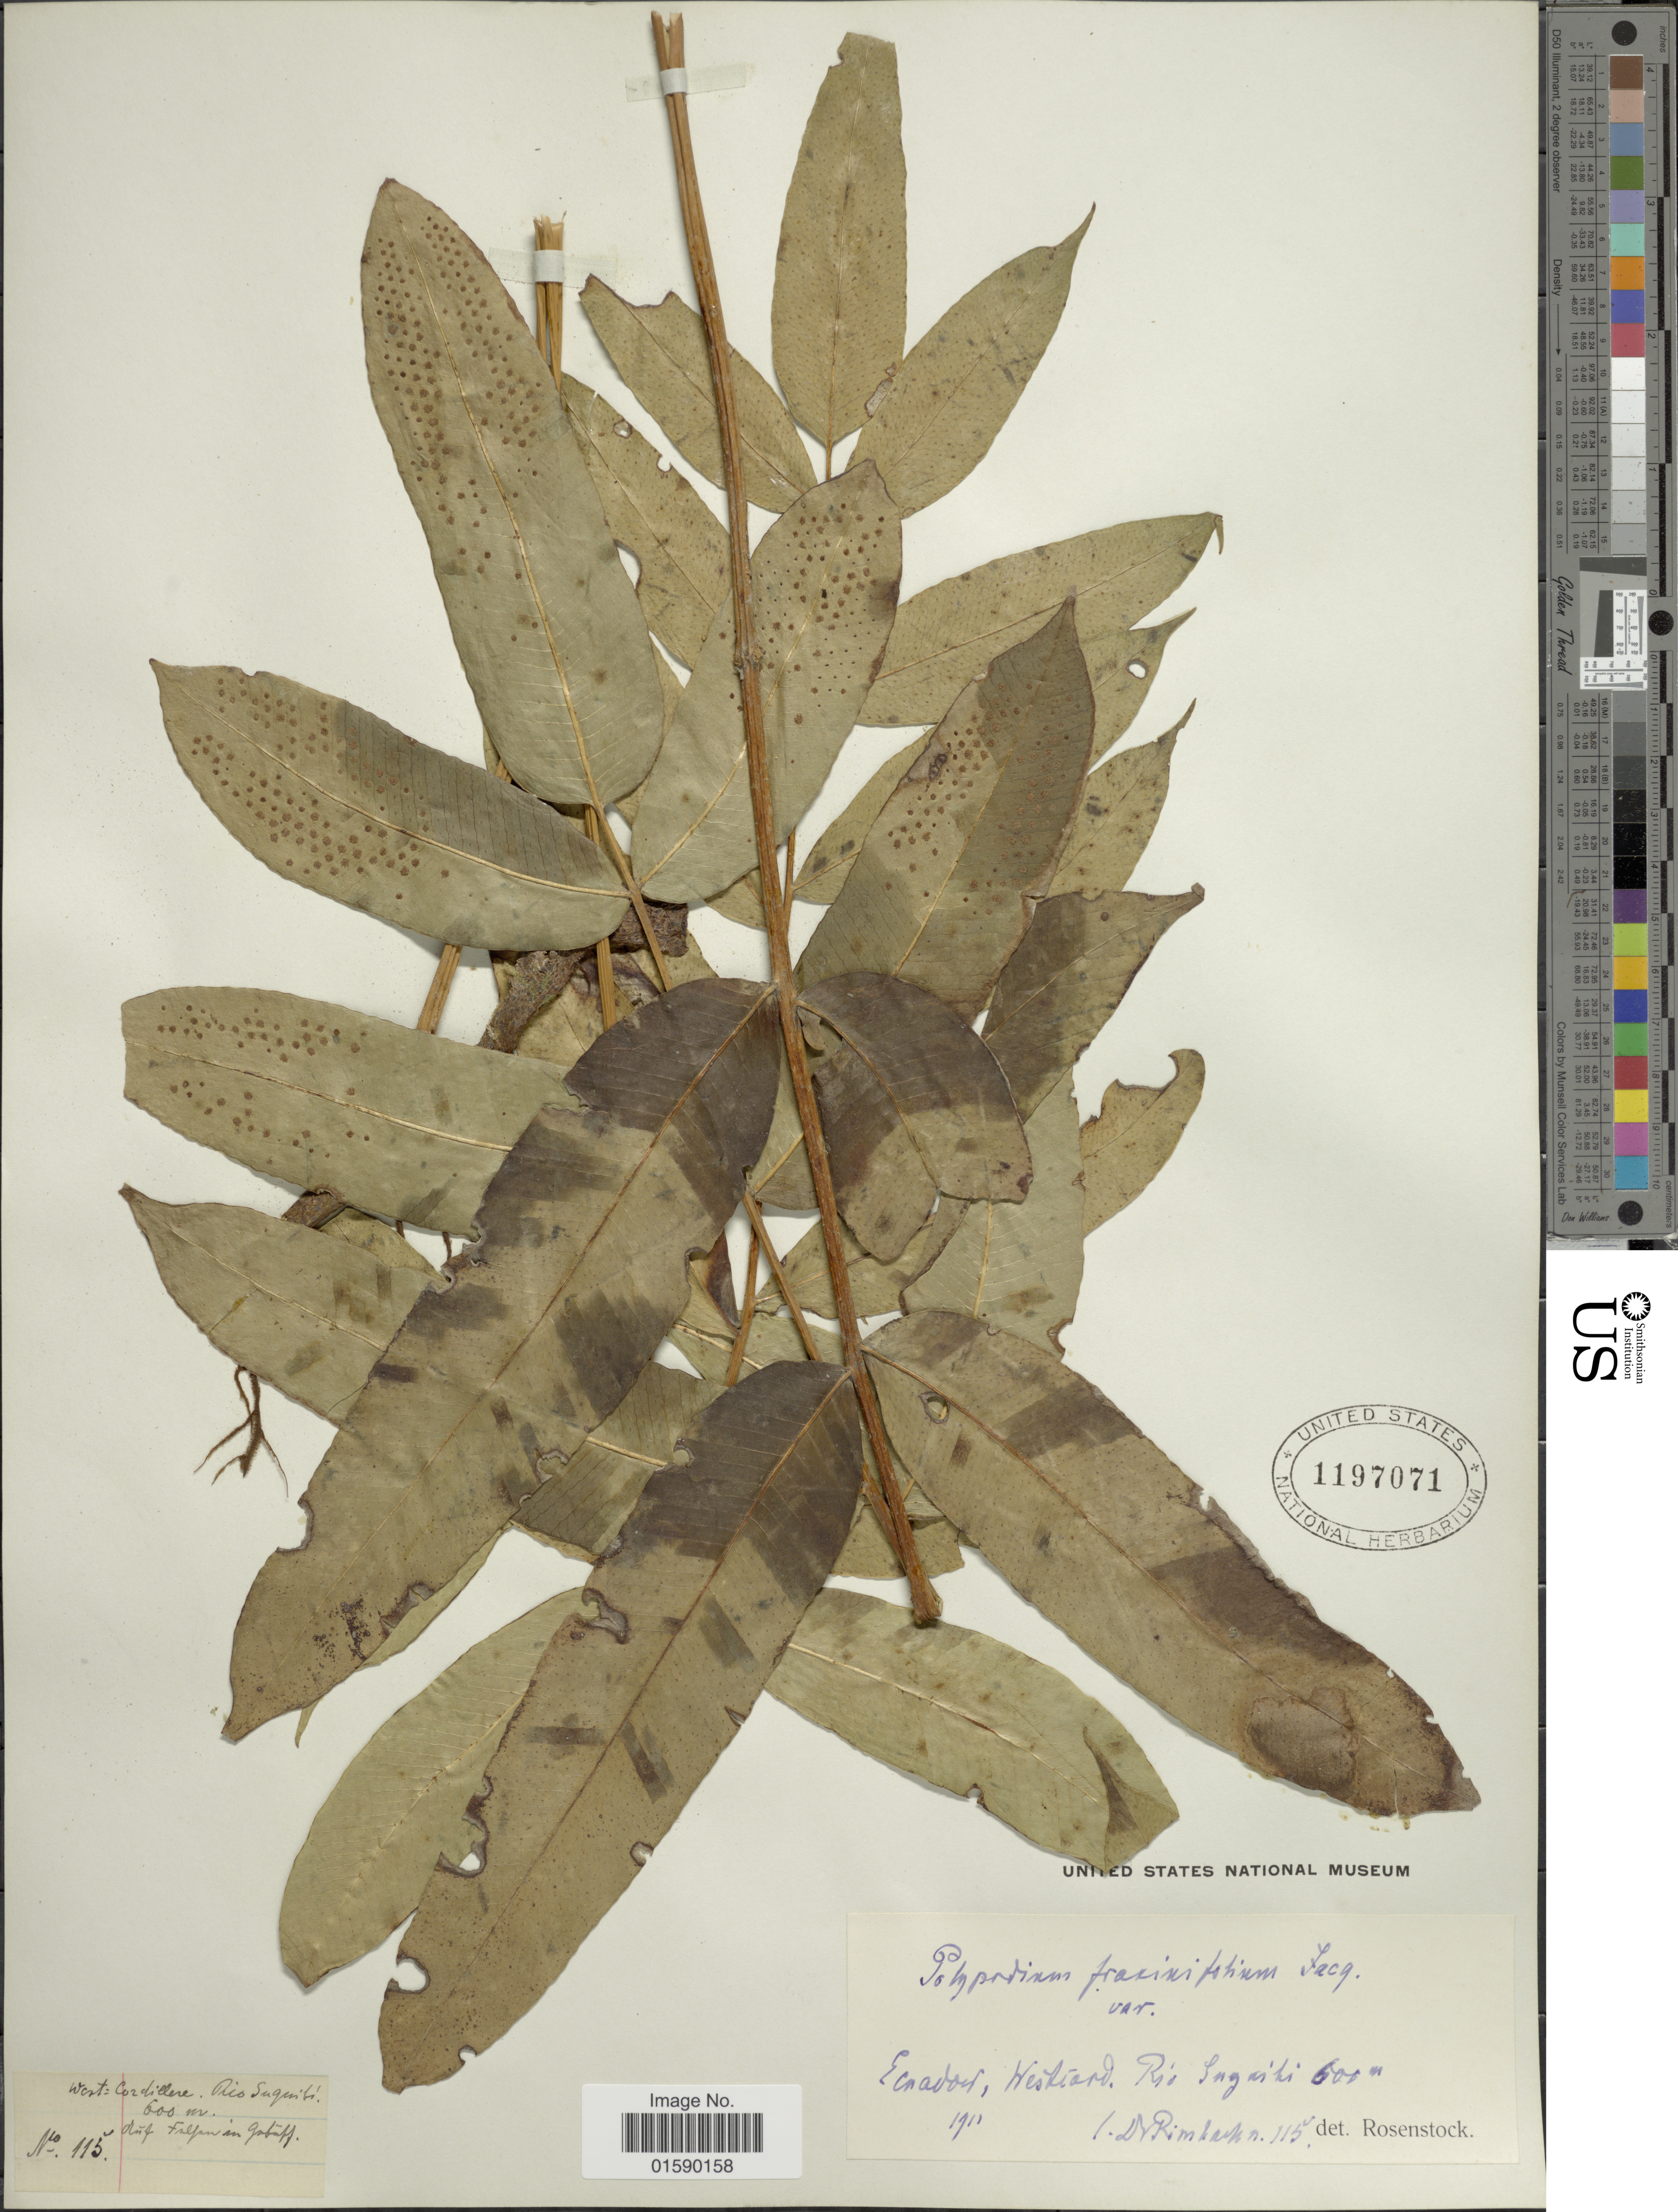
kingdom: Plantae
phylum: Tracheophyta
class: Polypodiopsida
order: Polypodiales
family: Polypodiaceae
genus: Aglaomorpha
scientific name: Aglaomorpha heraclea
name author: (Kunze) Copel.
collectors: Rimbach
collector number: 115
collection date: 1911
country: Ecuador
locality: Ecuador, Westcord. Rio Sanguibi.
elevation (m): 500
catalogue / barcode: US 1197071